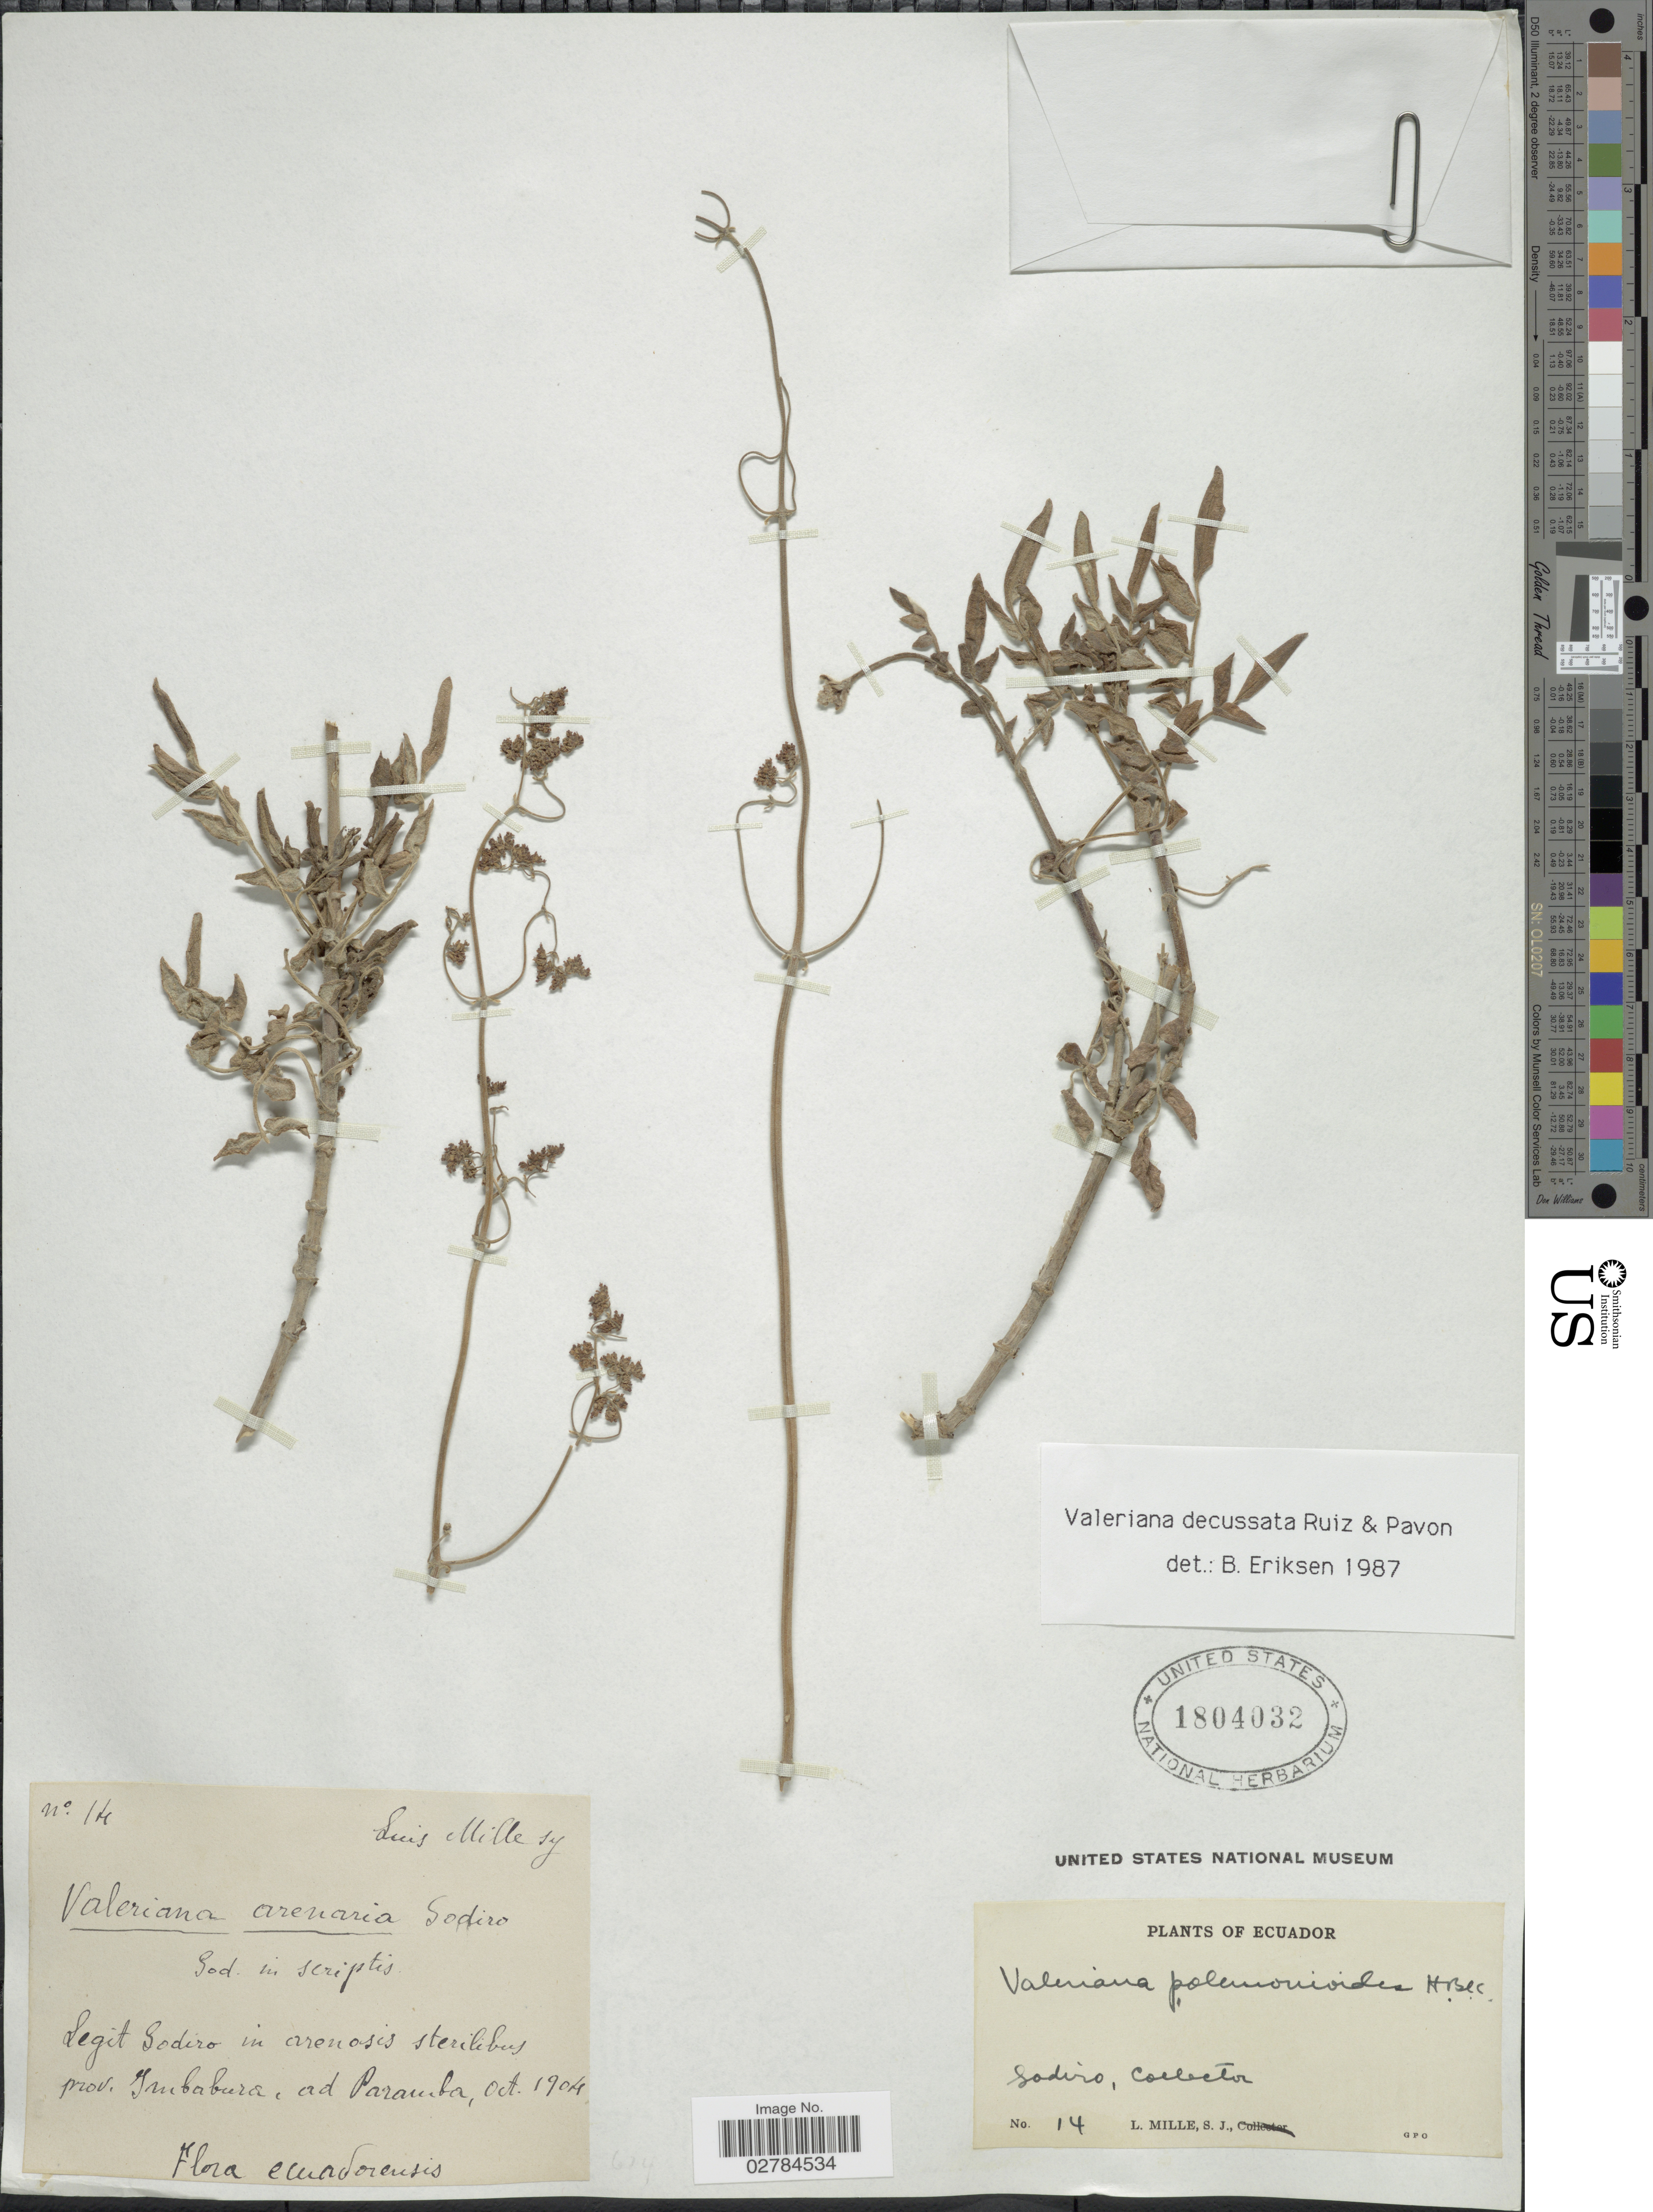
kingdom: Plantae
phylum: Tracheophyta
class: Magnoliopsida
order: Dipsacales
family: Caprifoliaceae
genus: Valeriana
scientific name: Valeriana decussata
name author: Ruiz & Pav.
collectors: Sodiro, --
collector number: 14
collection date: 1904-10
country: Ecuador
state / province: Imbabura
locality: Ad Paramba.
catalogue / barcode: US 1804032